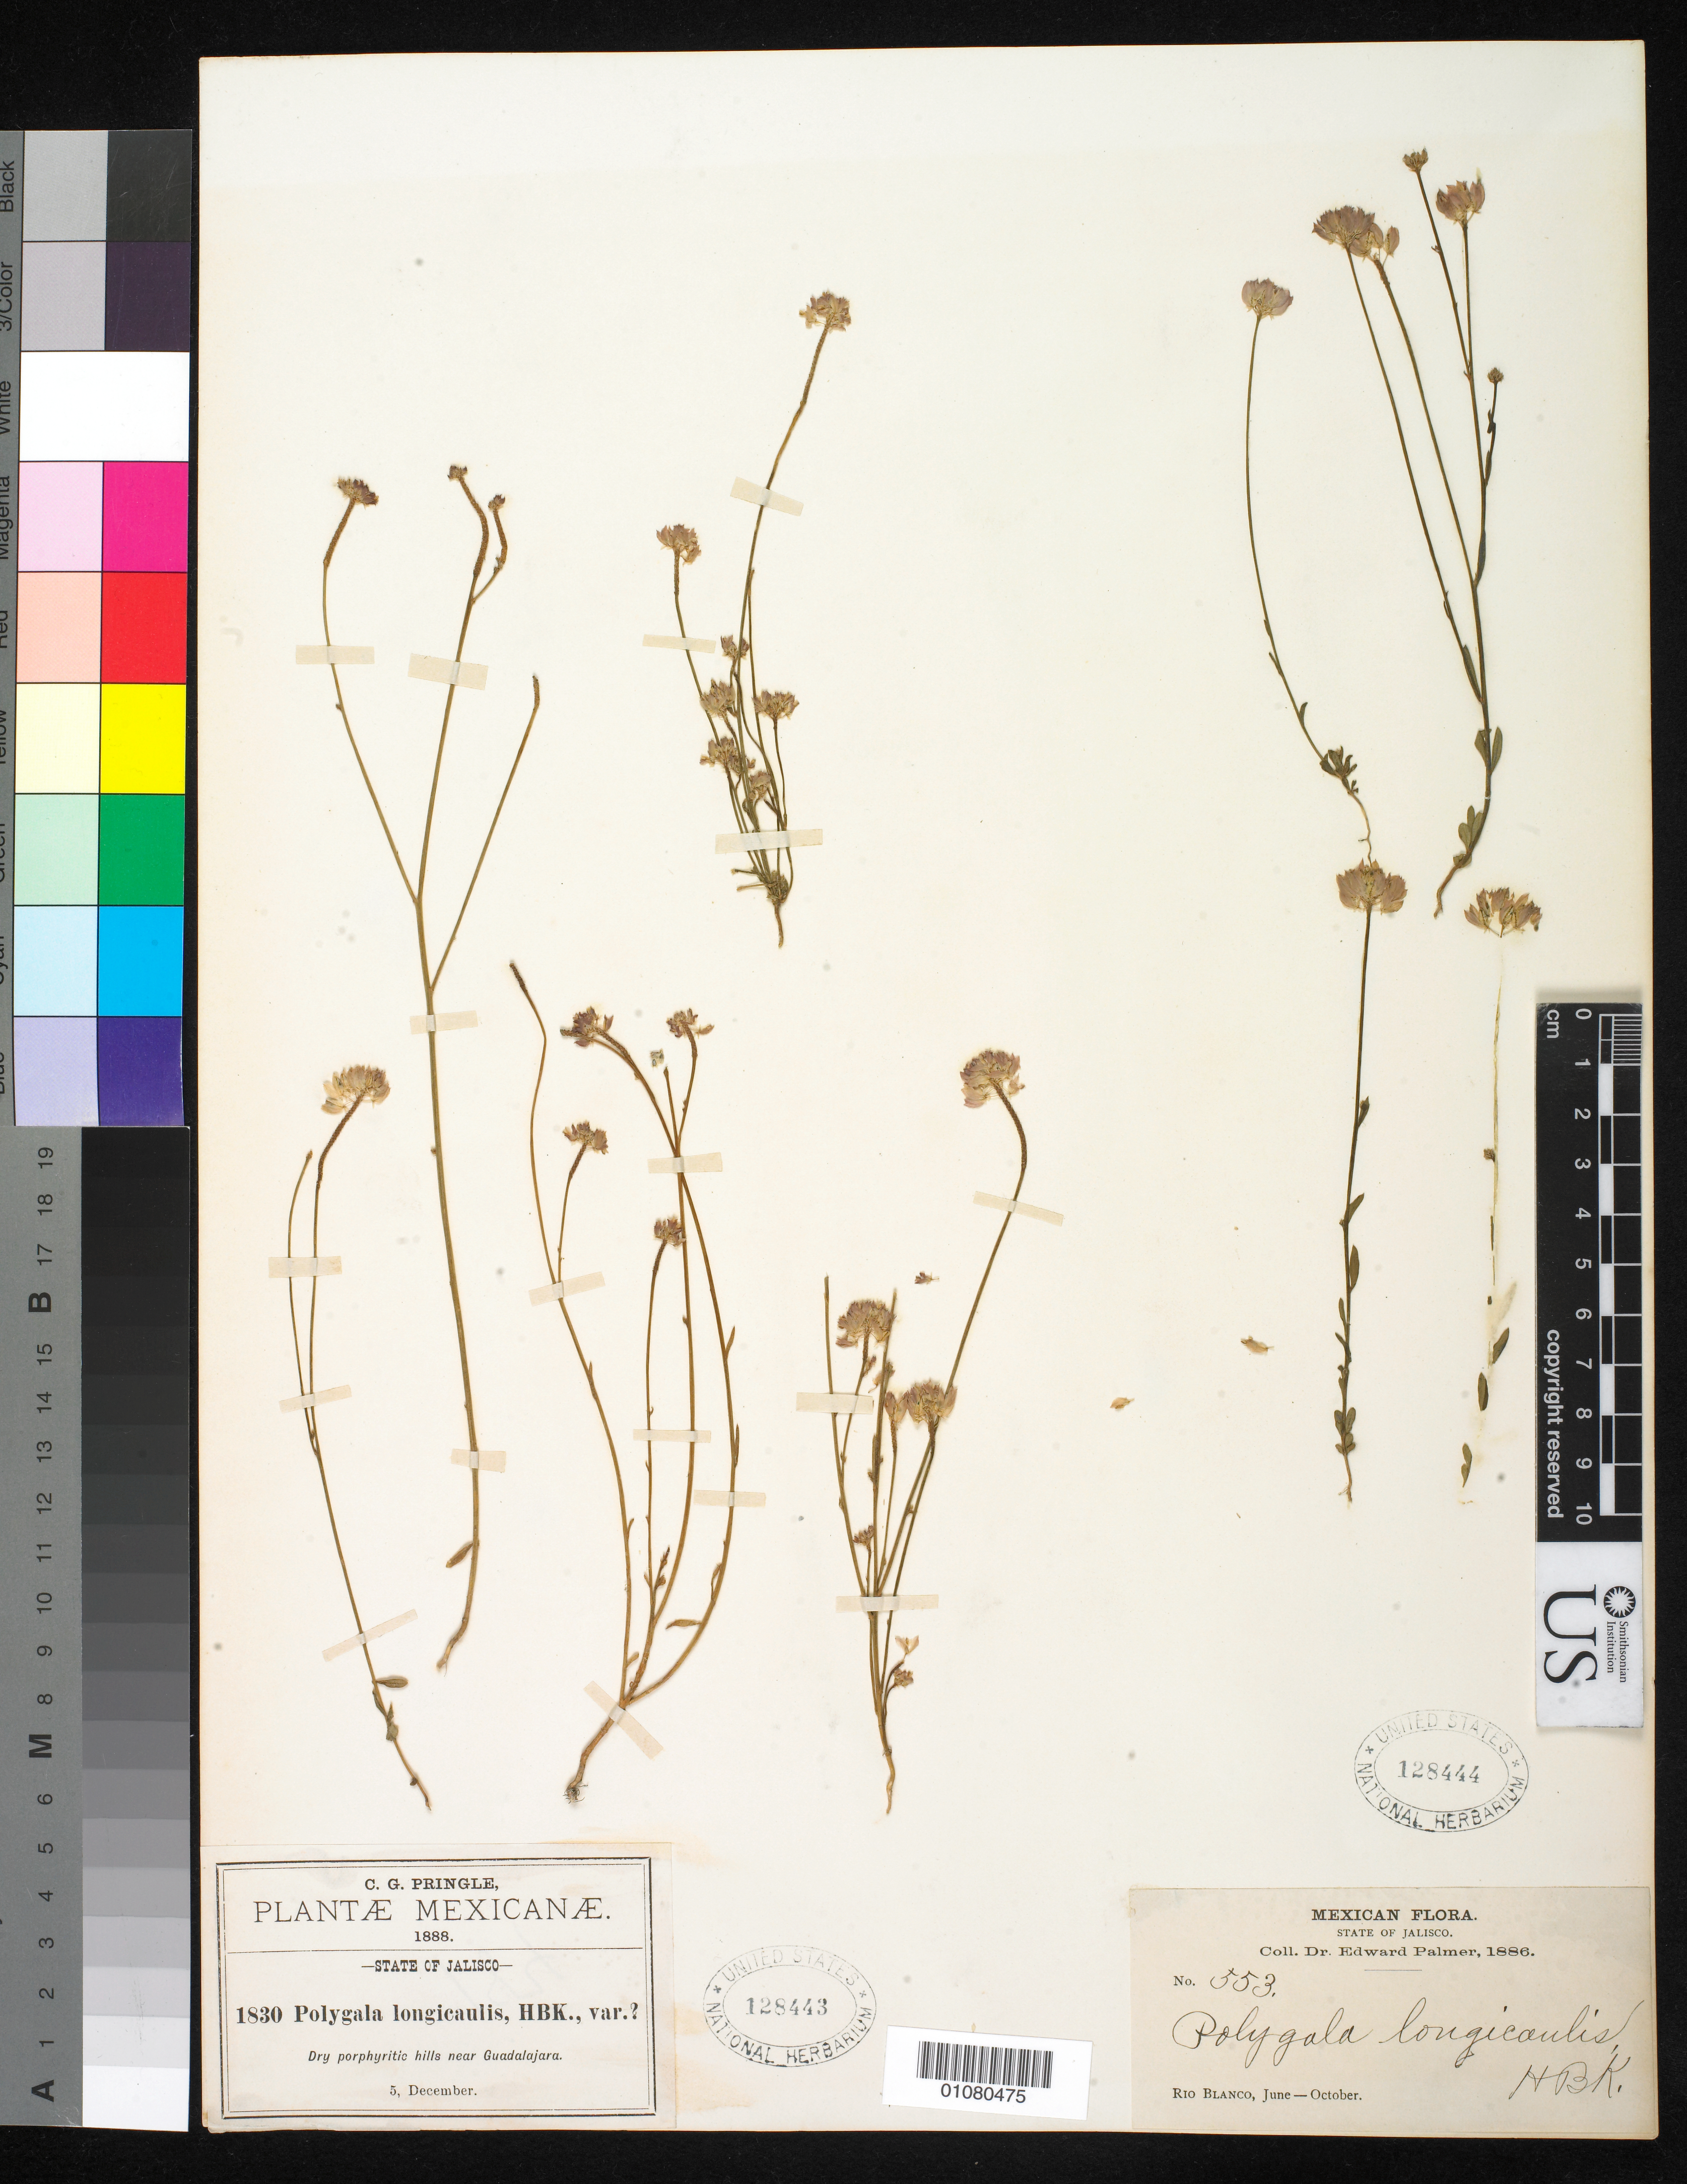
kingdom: Plantae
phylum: Tracheophyta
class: Magnoliopsida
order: Fabales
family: Polygalaceae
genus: Polygala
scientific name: Polygala longicaulis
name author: Kunth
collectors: E. Palmer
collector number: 1830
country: Mexico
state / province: Jalisco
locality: Hills near Gruadalajara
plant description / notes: Two collections on same sheet.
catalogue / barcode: US 128443